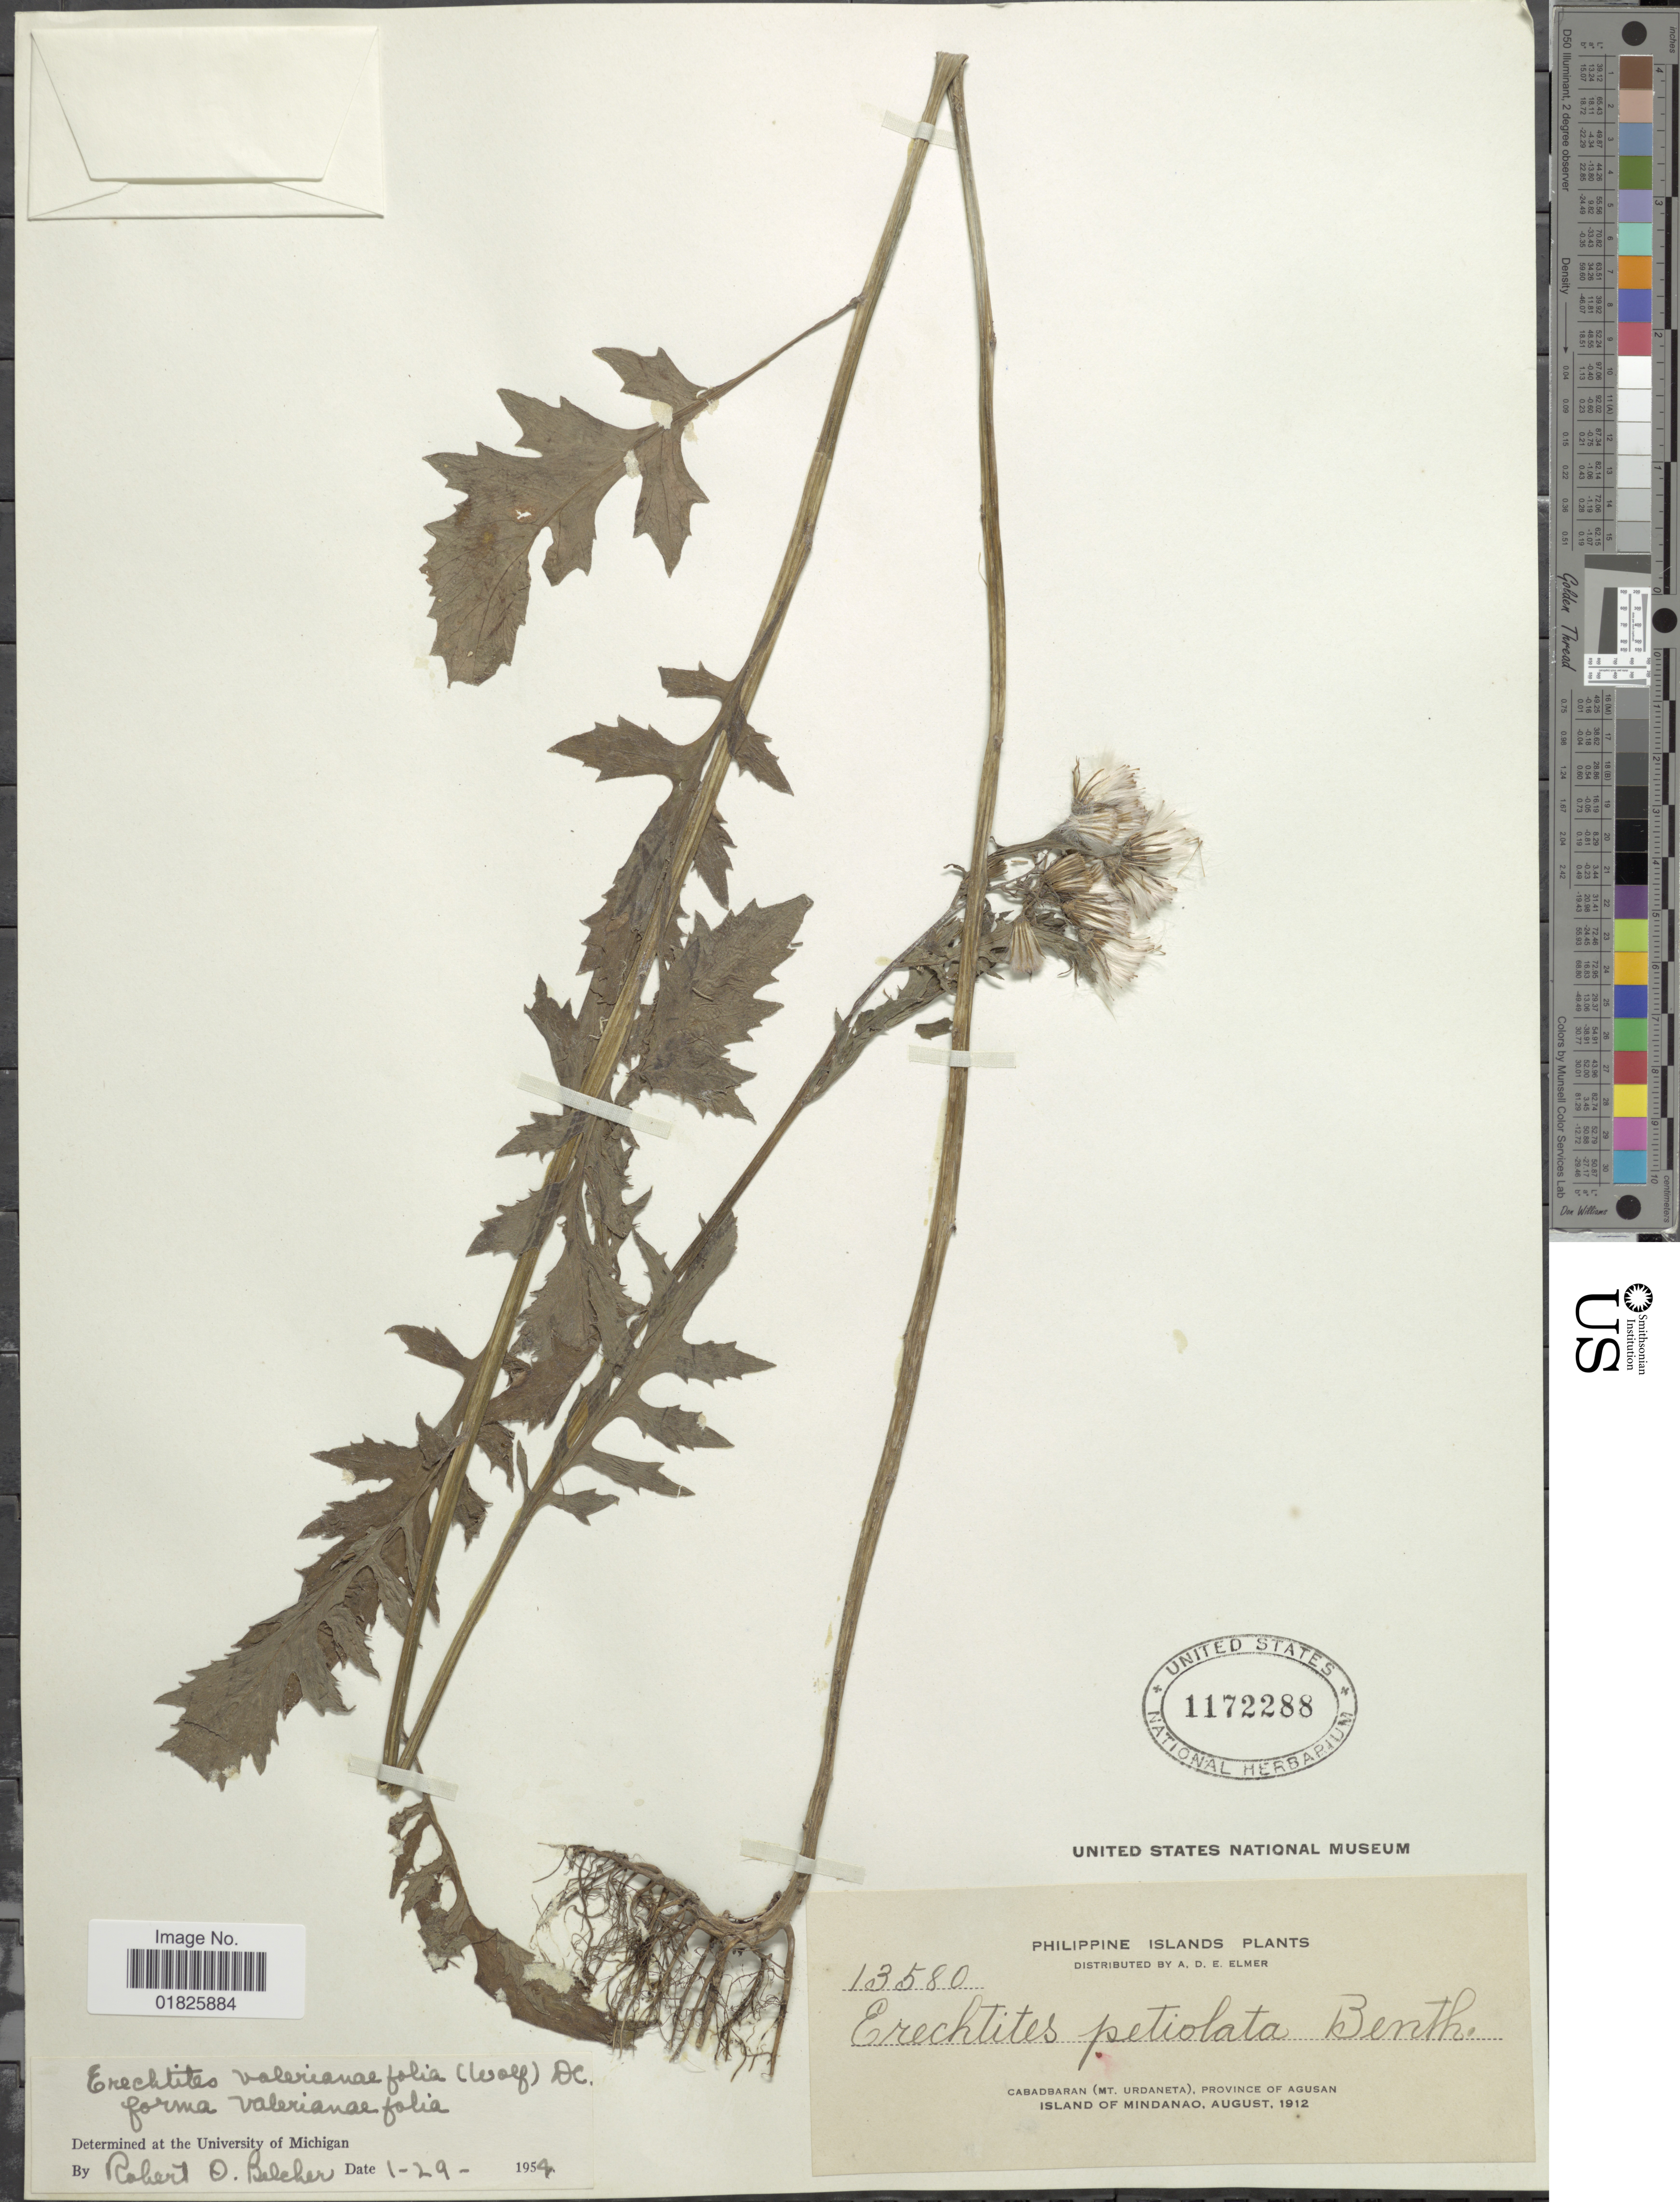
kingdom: Plantae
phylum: Tracheophyta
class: Magnoliopsida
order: Asterales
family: Asteraceae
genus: Erechtites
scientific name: Erechtites valerianifolius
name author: (Link ex Spreng.) DC.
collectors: A. D. E. Elmer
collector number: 13580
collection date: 1912-08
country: Philippines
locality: Philippine Islands, Cabadbaran (Mt. Urdaneta), Province of Agusan, Island of Mindanao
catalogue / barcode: US 1172288